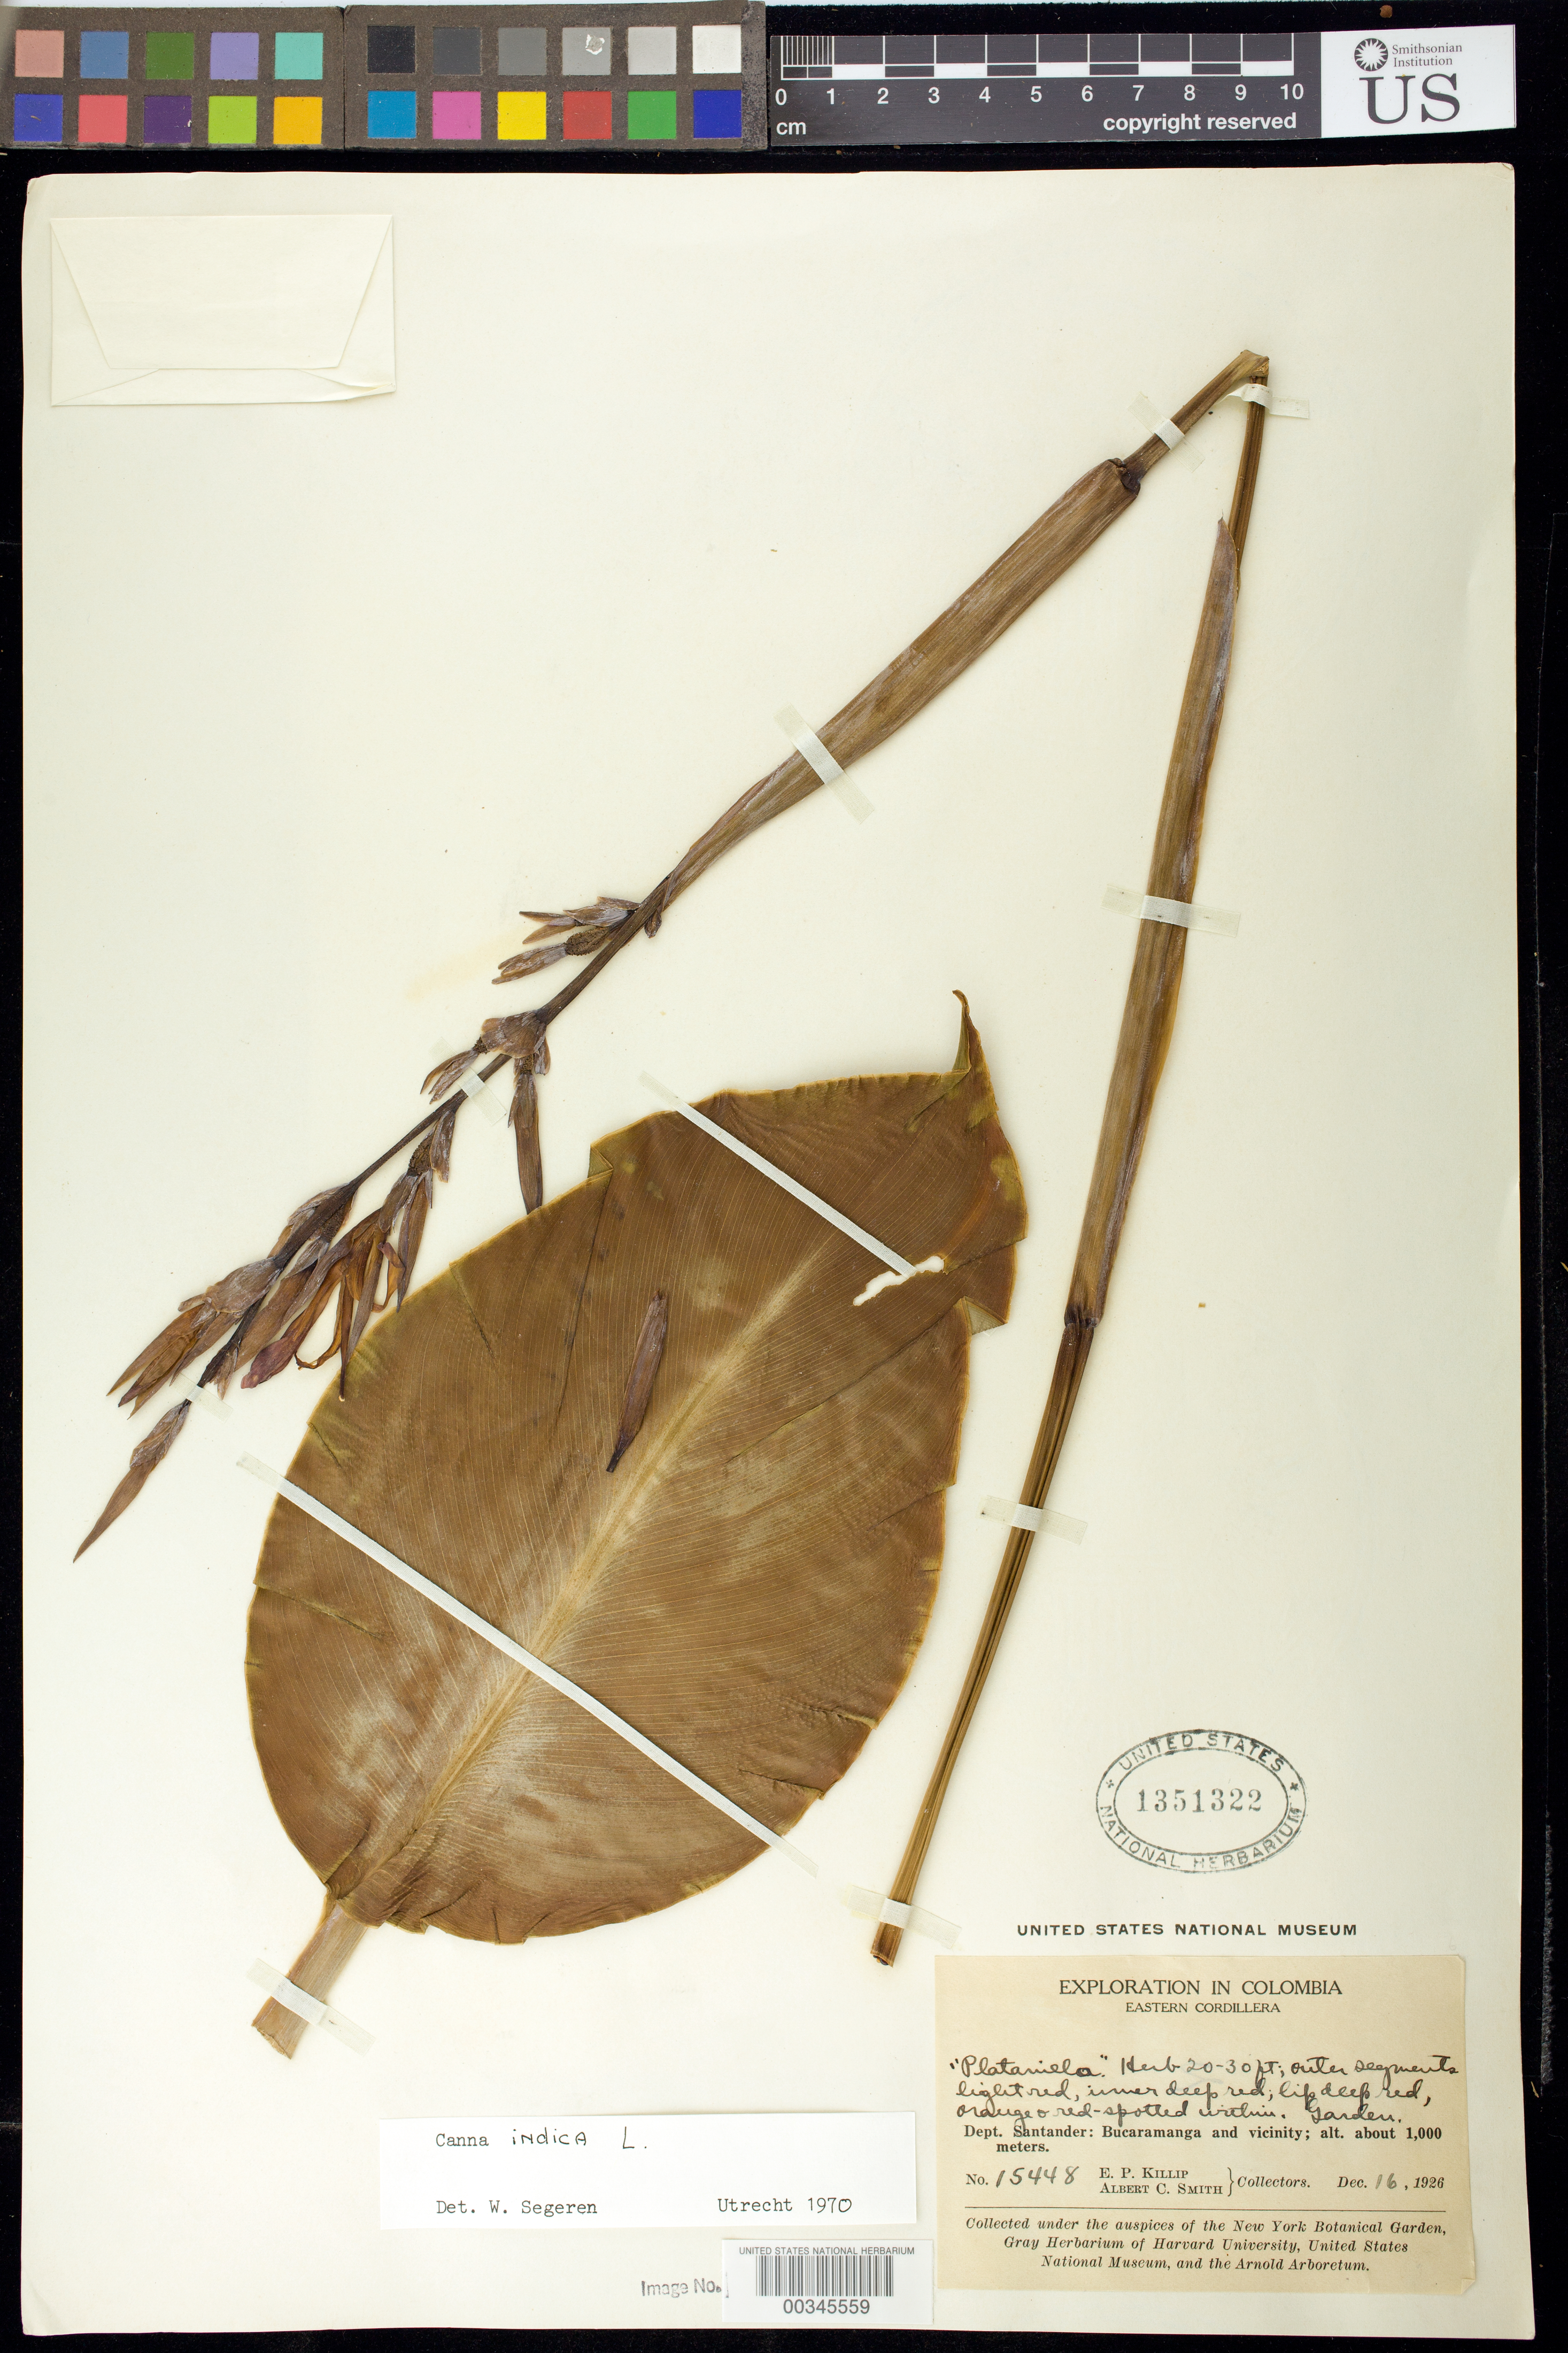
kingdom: Plantae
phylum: Tracheophyta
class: Liliopsida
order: Zingiberales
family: Cannaceae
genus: Canna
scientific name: Canna indica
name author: L.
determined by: Segeren, W.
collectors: E. P. Killip & A. C. Smith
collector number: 15448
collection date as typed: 16 Dec 1926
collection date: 1926-12-16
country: Colombia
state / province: Santander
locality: Eastern Cordillera, garden, Bucaramanga and vicinity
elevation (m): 1000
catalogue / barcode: US 1351322